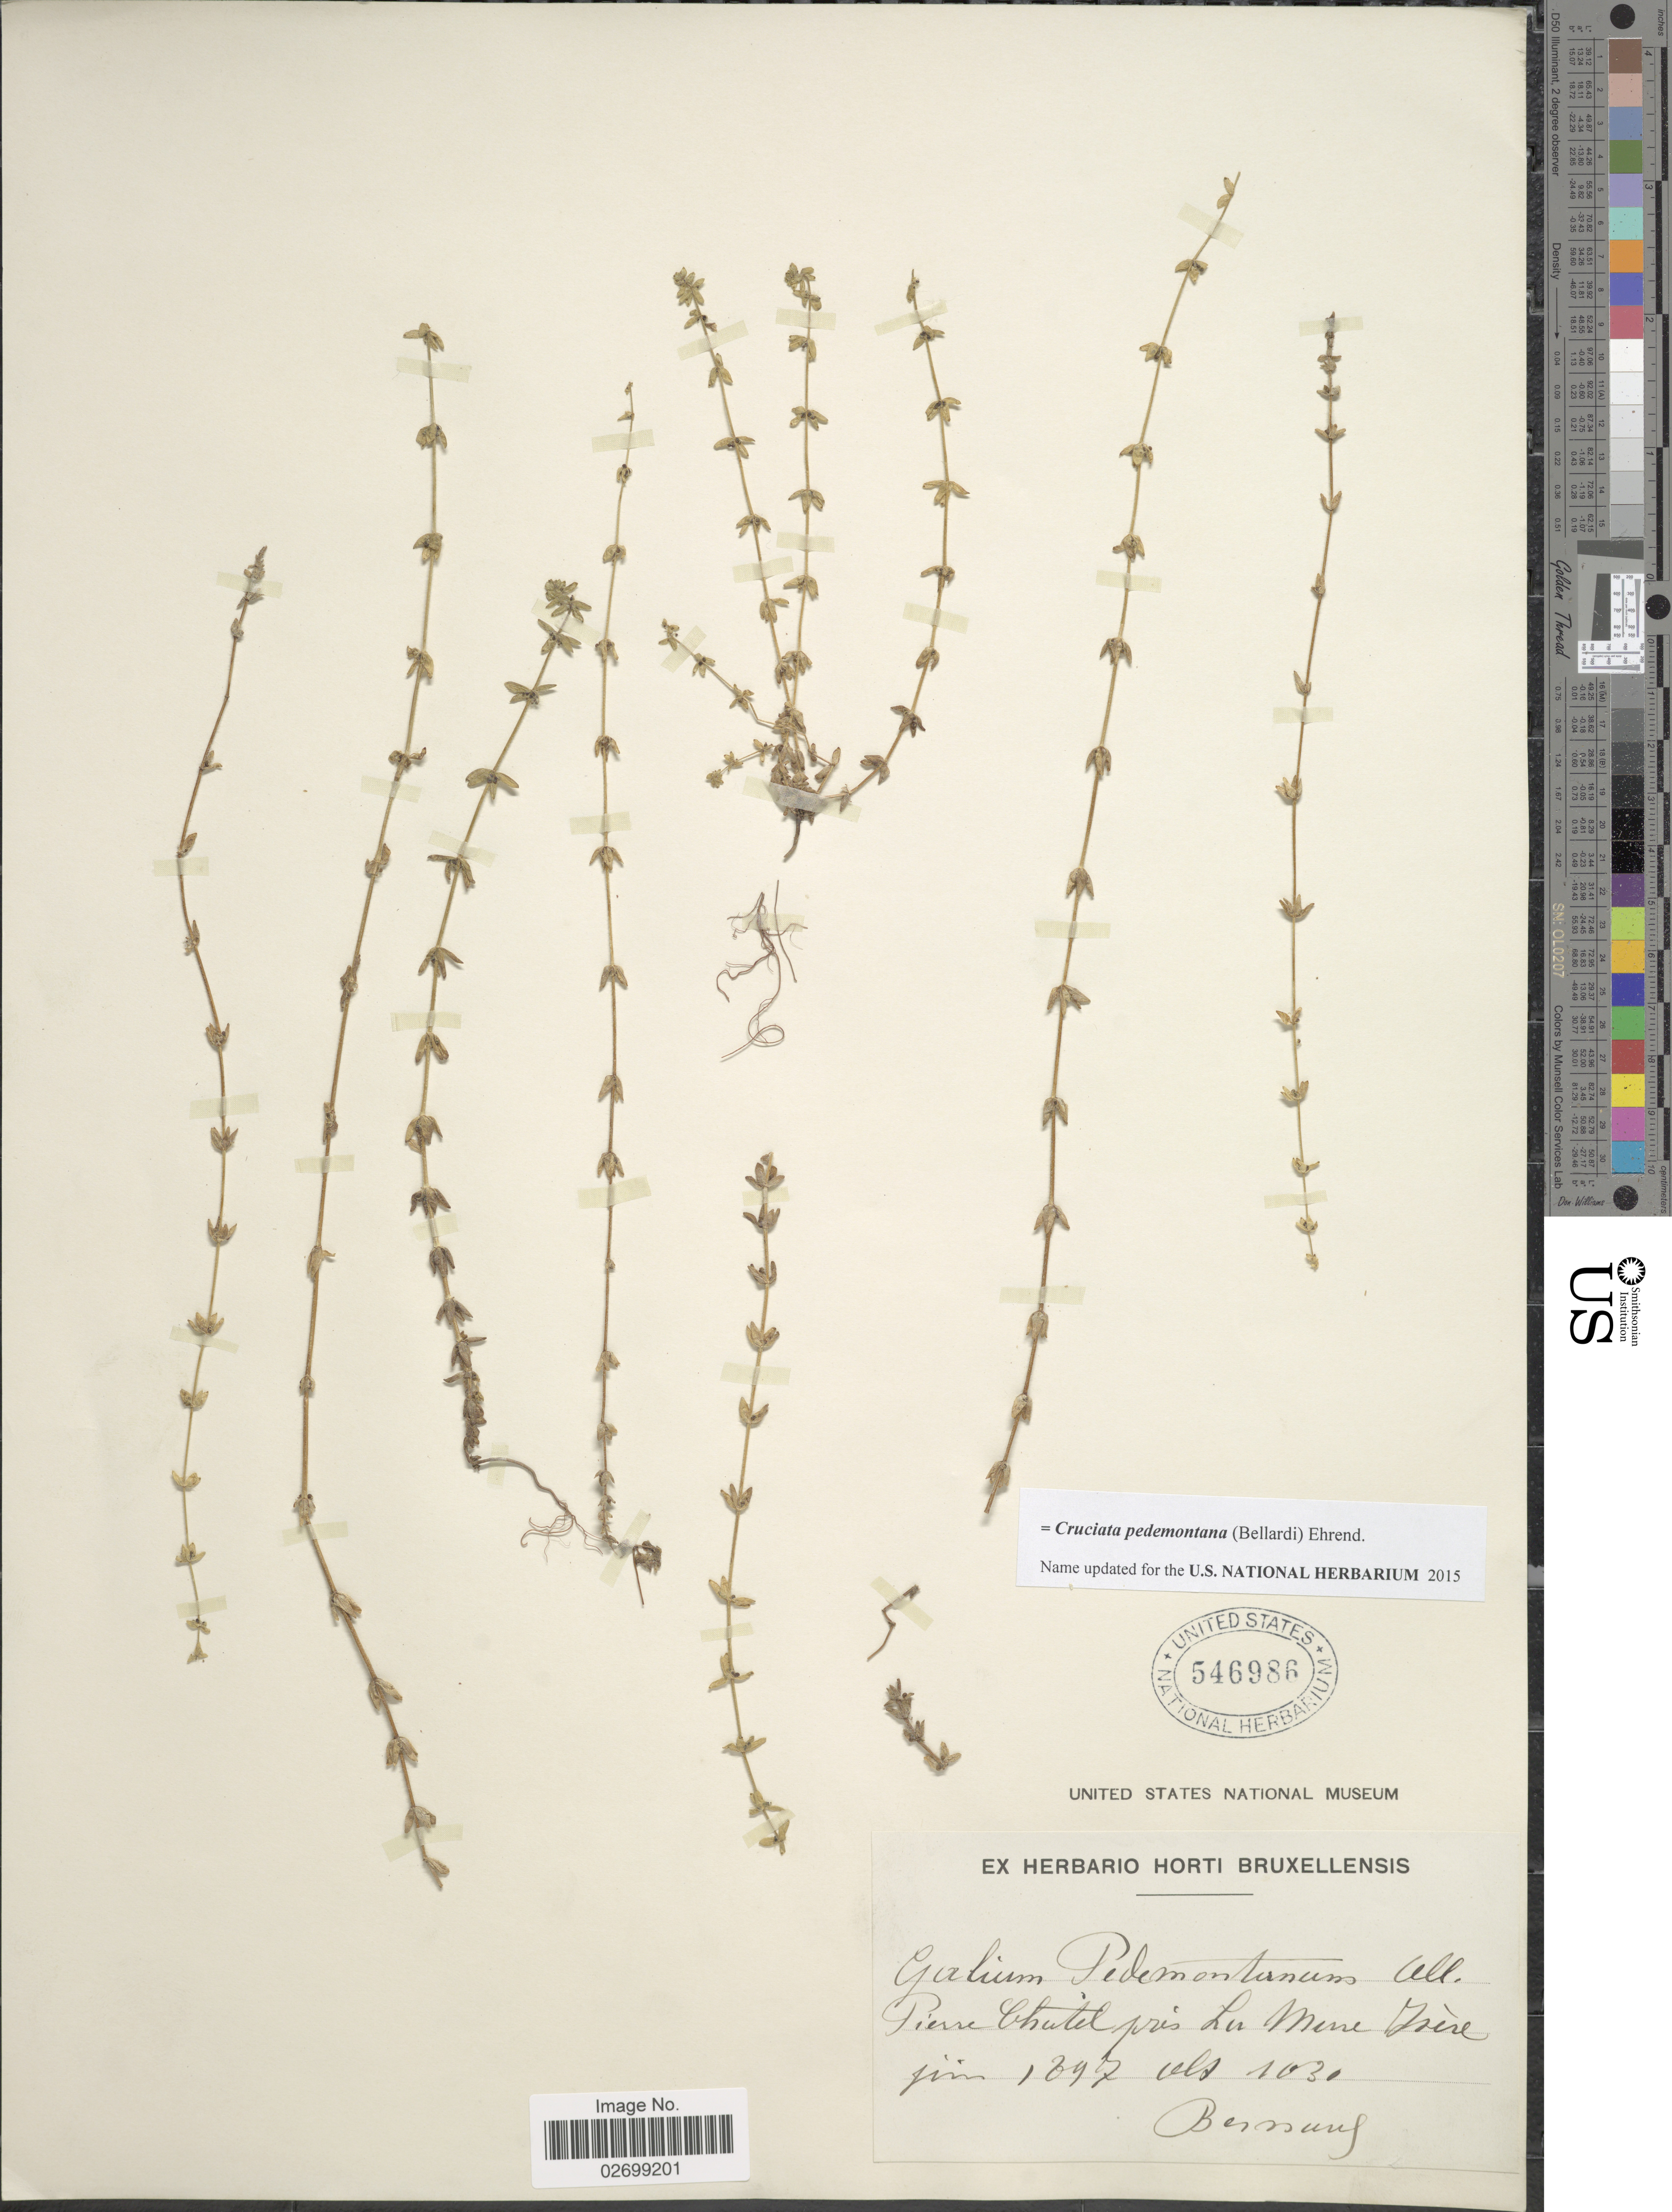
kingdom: Plantae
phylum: Tracheophyta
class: Magnoliopsida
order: Gentianales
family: Rubiaceae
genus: Cruciata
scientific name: Cruciata pedemontana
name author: (Bellardi) Ehrend.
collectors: Bernung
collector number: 1030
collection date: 1897-06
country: France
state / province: Auvergne-Rhône-Alpes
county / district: Isère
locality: Pierre Chutel pres la Mene Isere [interpreted]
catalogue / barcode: US 546986